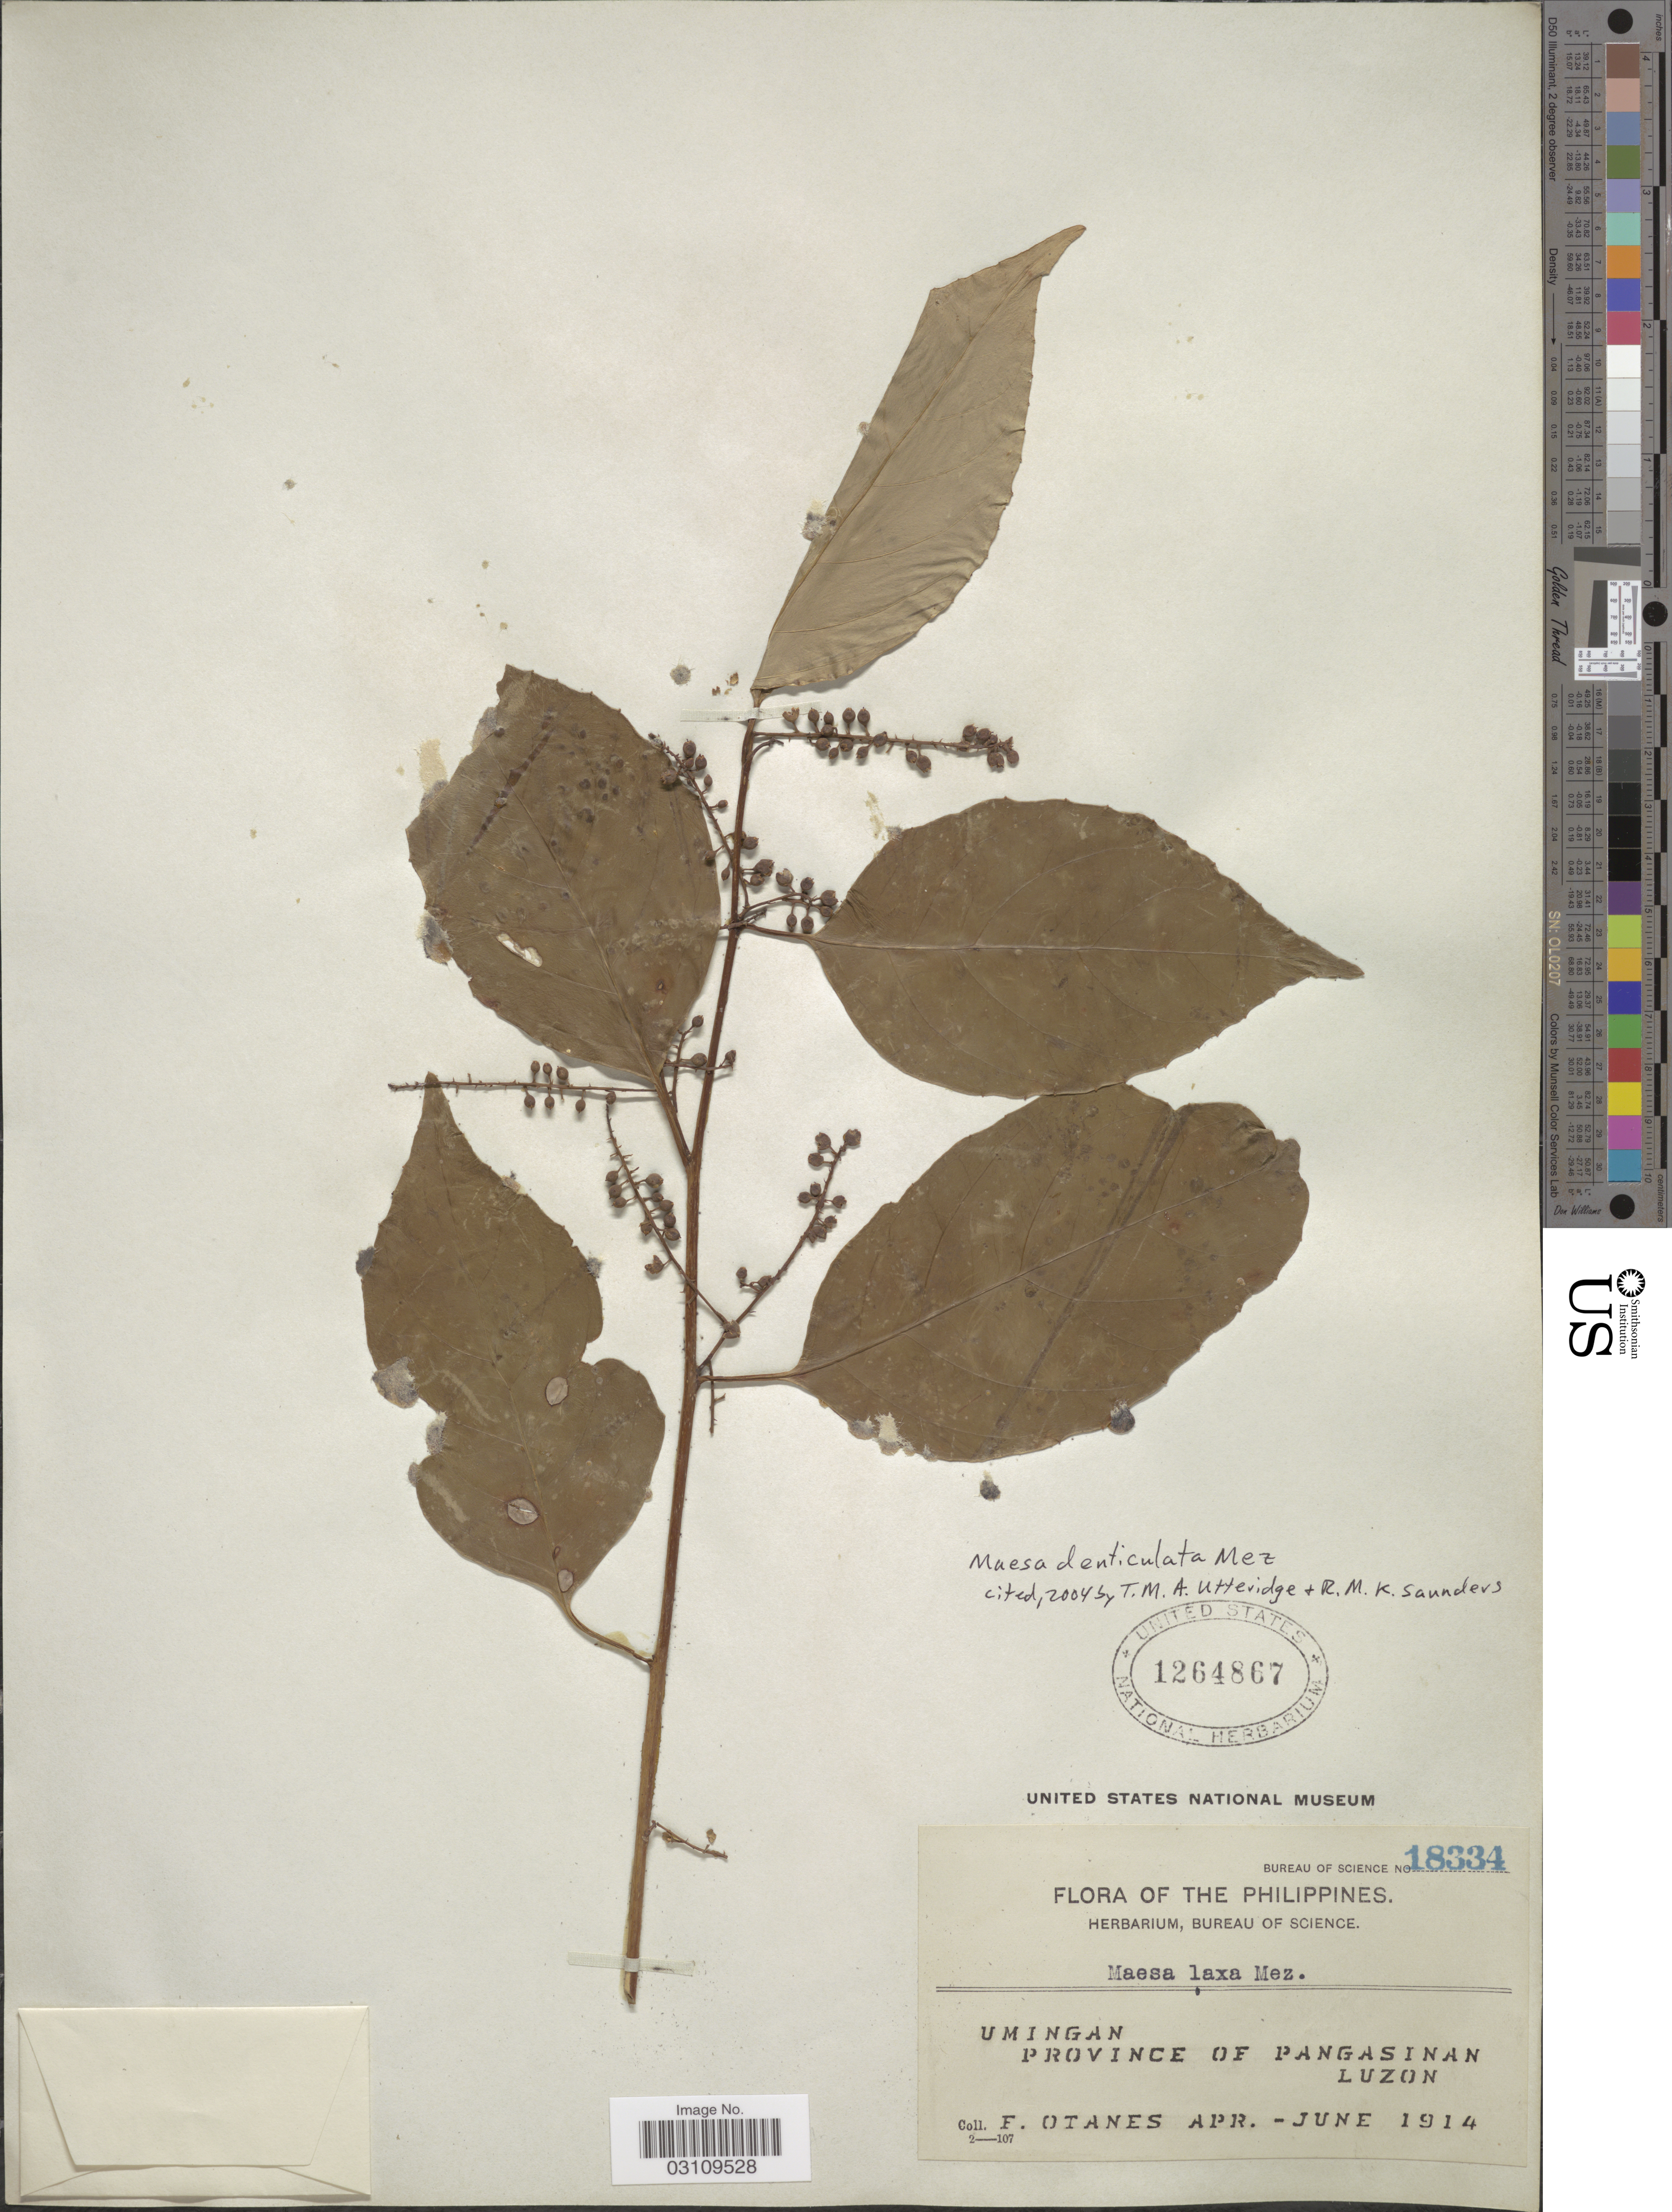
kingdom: Plantae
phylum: Tracheophyta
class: Magnoliopsida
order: Ericales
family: Primulaceae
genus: Maesa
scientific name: Maesa denticulata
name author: Mez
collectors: F. Q. Otanes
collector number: Bureau of Science 18334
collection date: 1914-04/1914-06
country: Philippines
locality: Umingan, Province of Pangasinan, Luzon.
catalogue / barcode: US 1264867